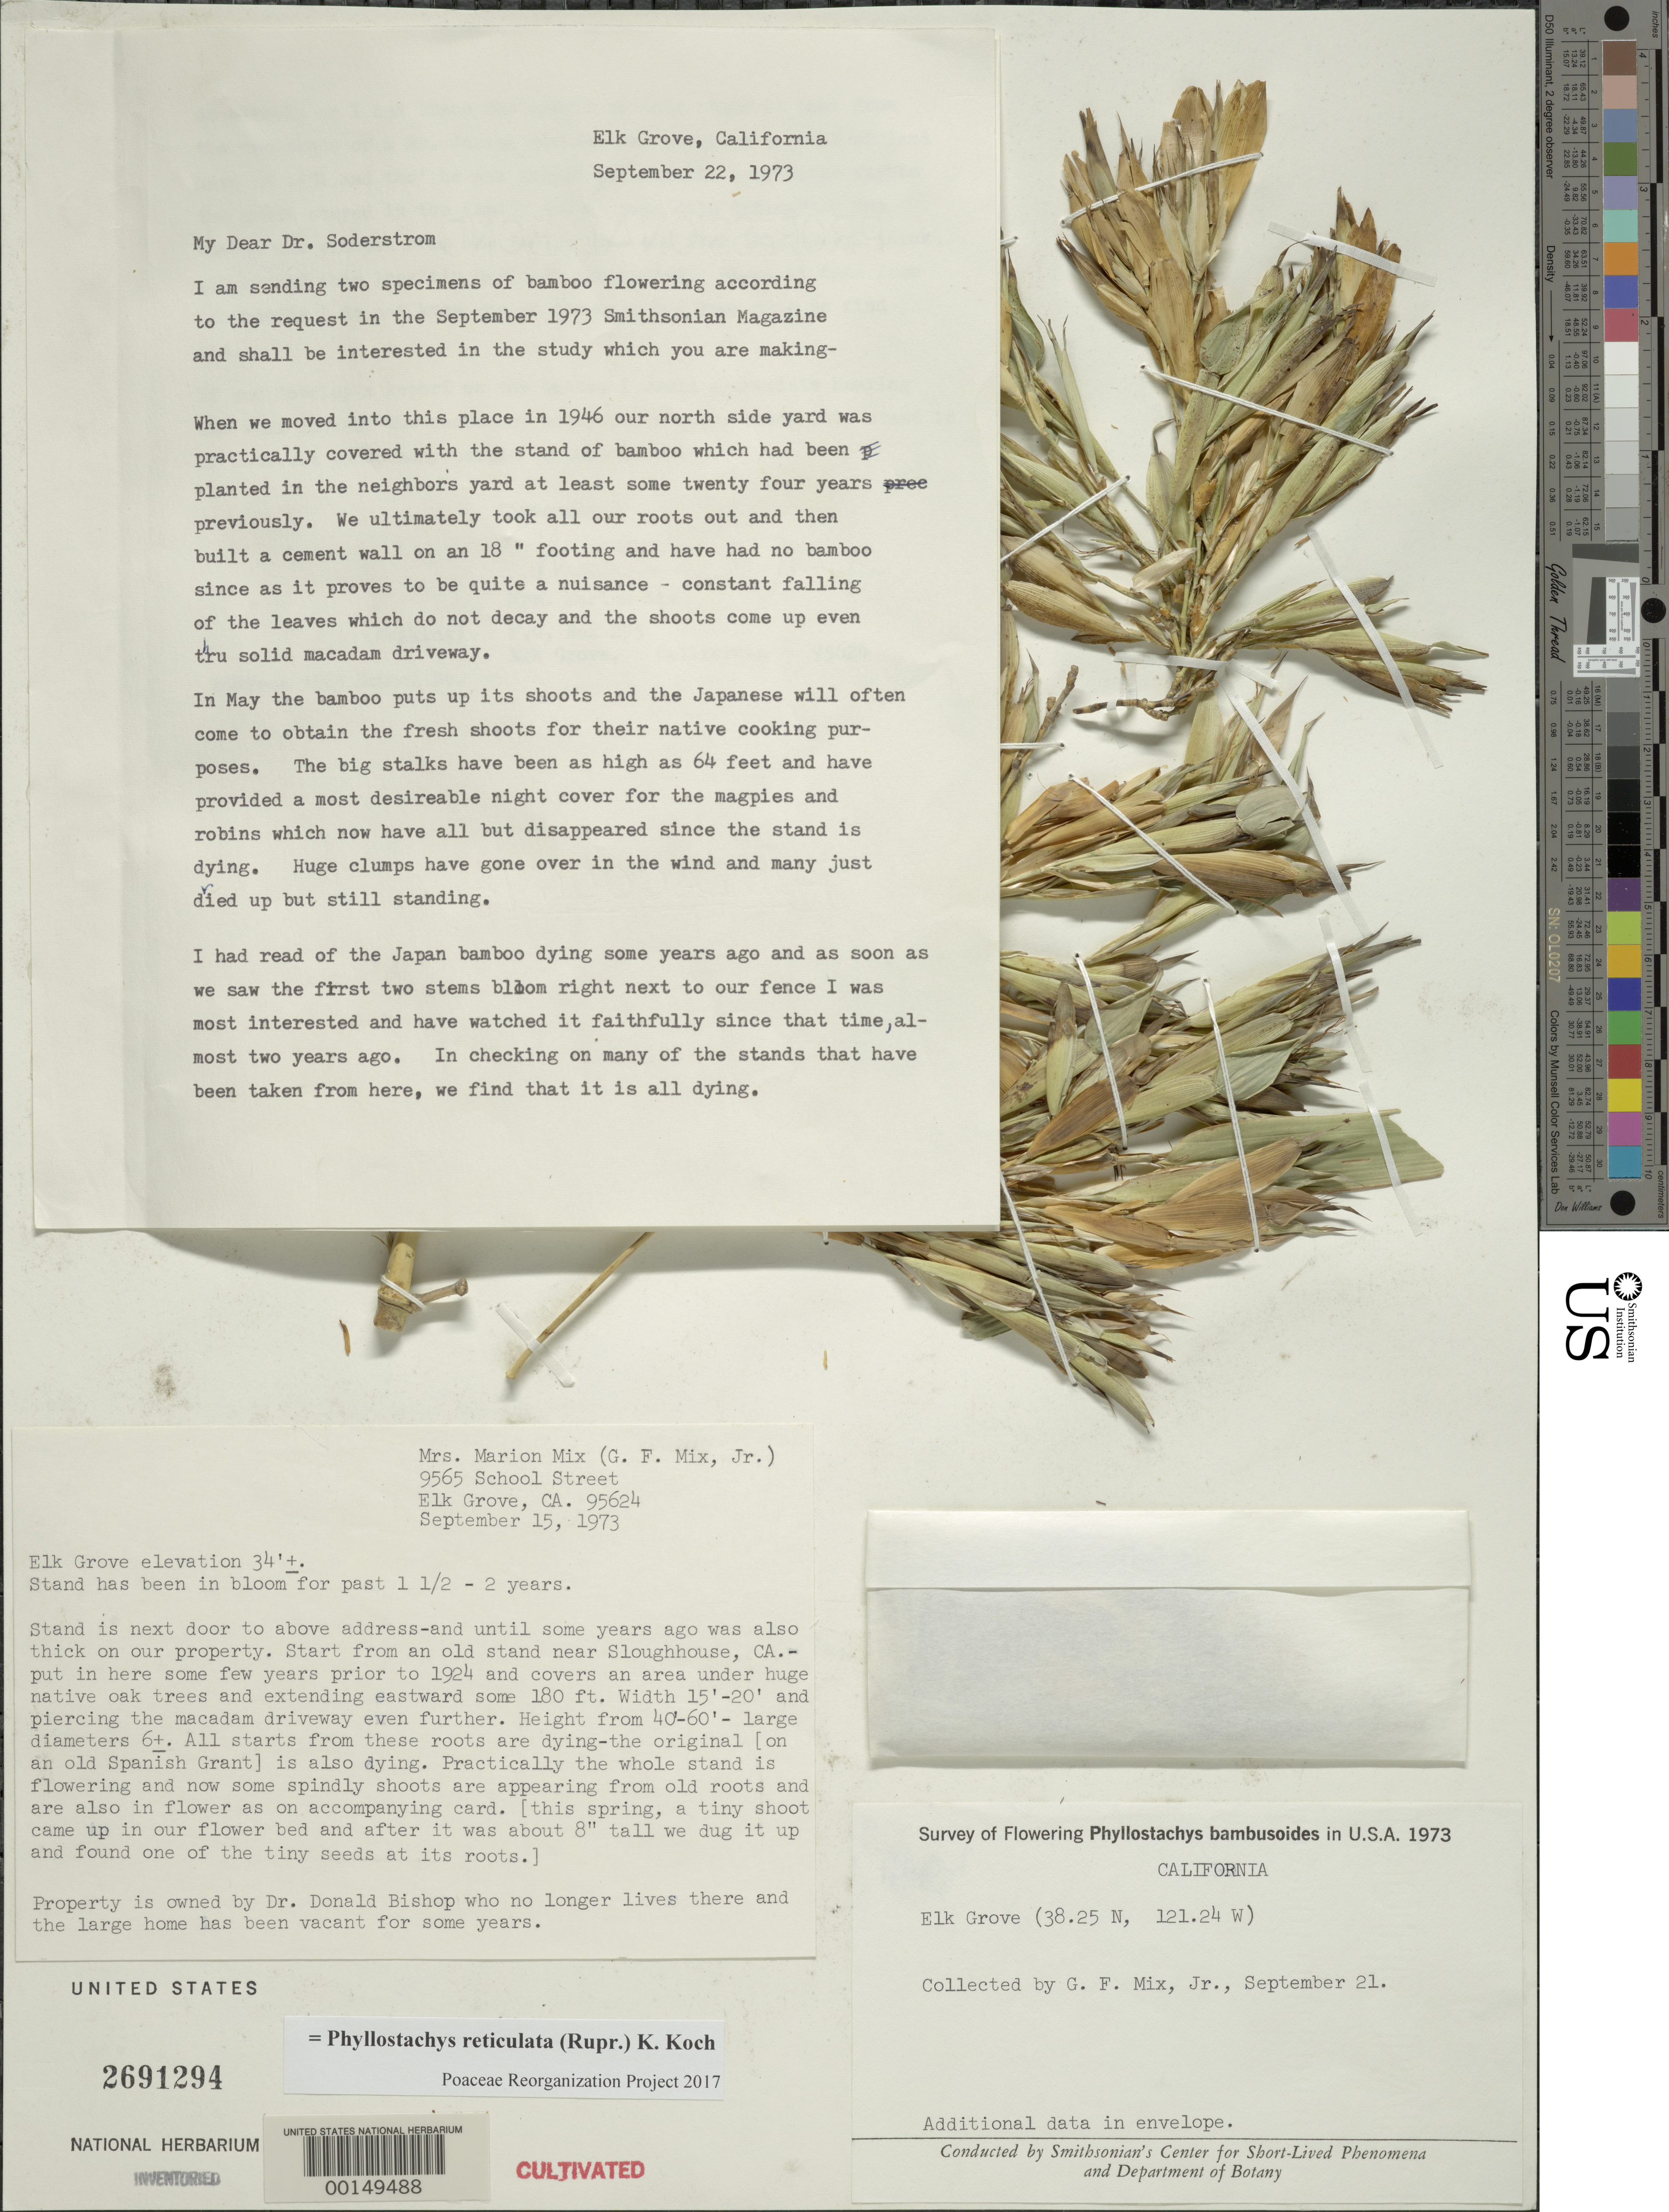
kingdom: Plantae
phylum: Tracheophyta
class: Liliopsida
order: Poales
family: Poaceae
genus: Phyllostachys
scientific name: Phyllostachys reticulata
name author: (Rupr.) K. Koch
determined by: Poaceae Reorganization Project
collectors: G. Mix Jr.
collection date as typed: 21 Sep 1973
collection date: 1973-09-21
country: United States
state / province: California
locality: Elk grove, lat. 38.25n: long. 121.24w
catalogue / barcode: US 2691294